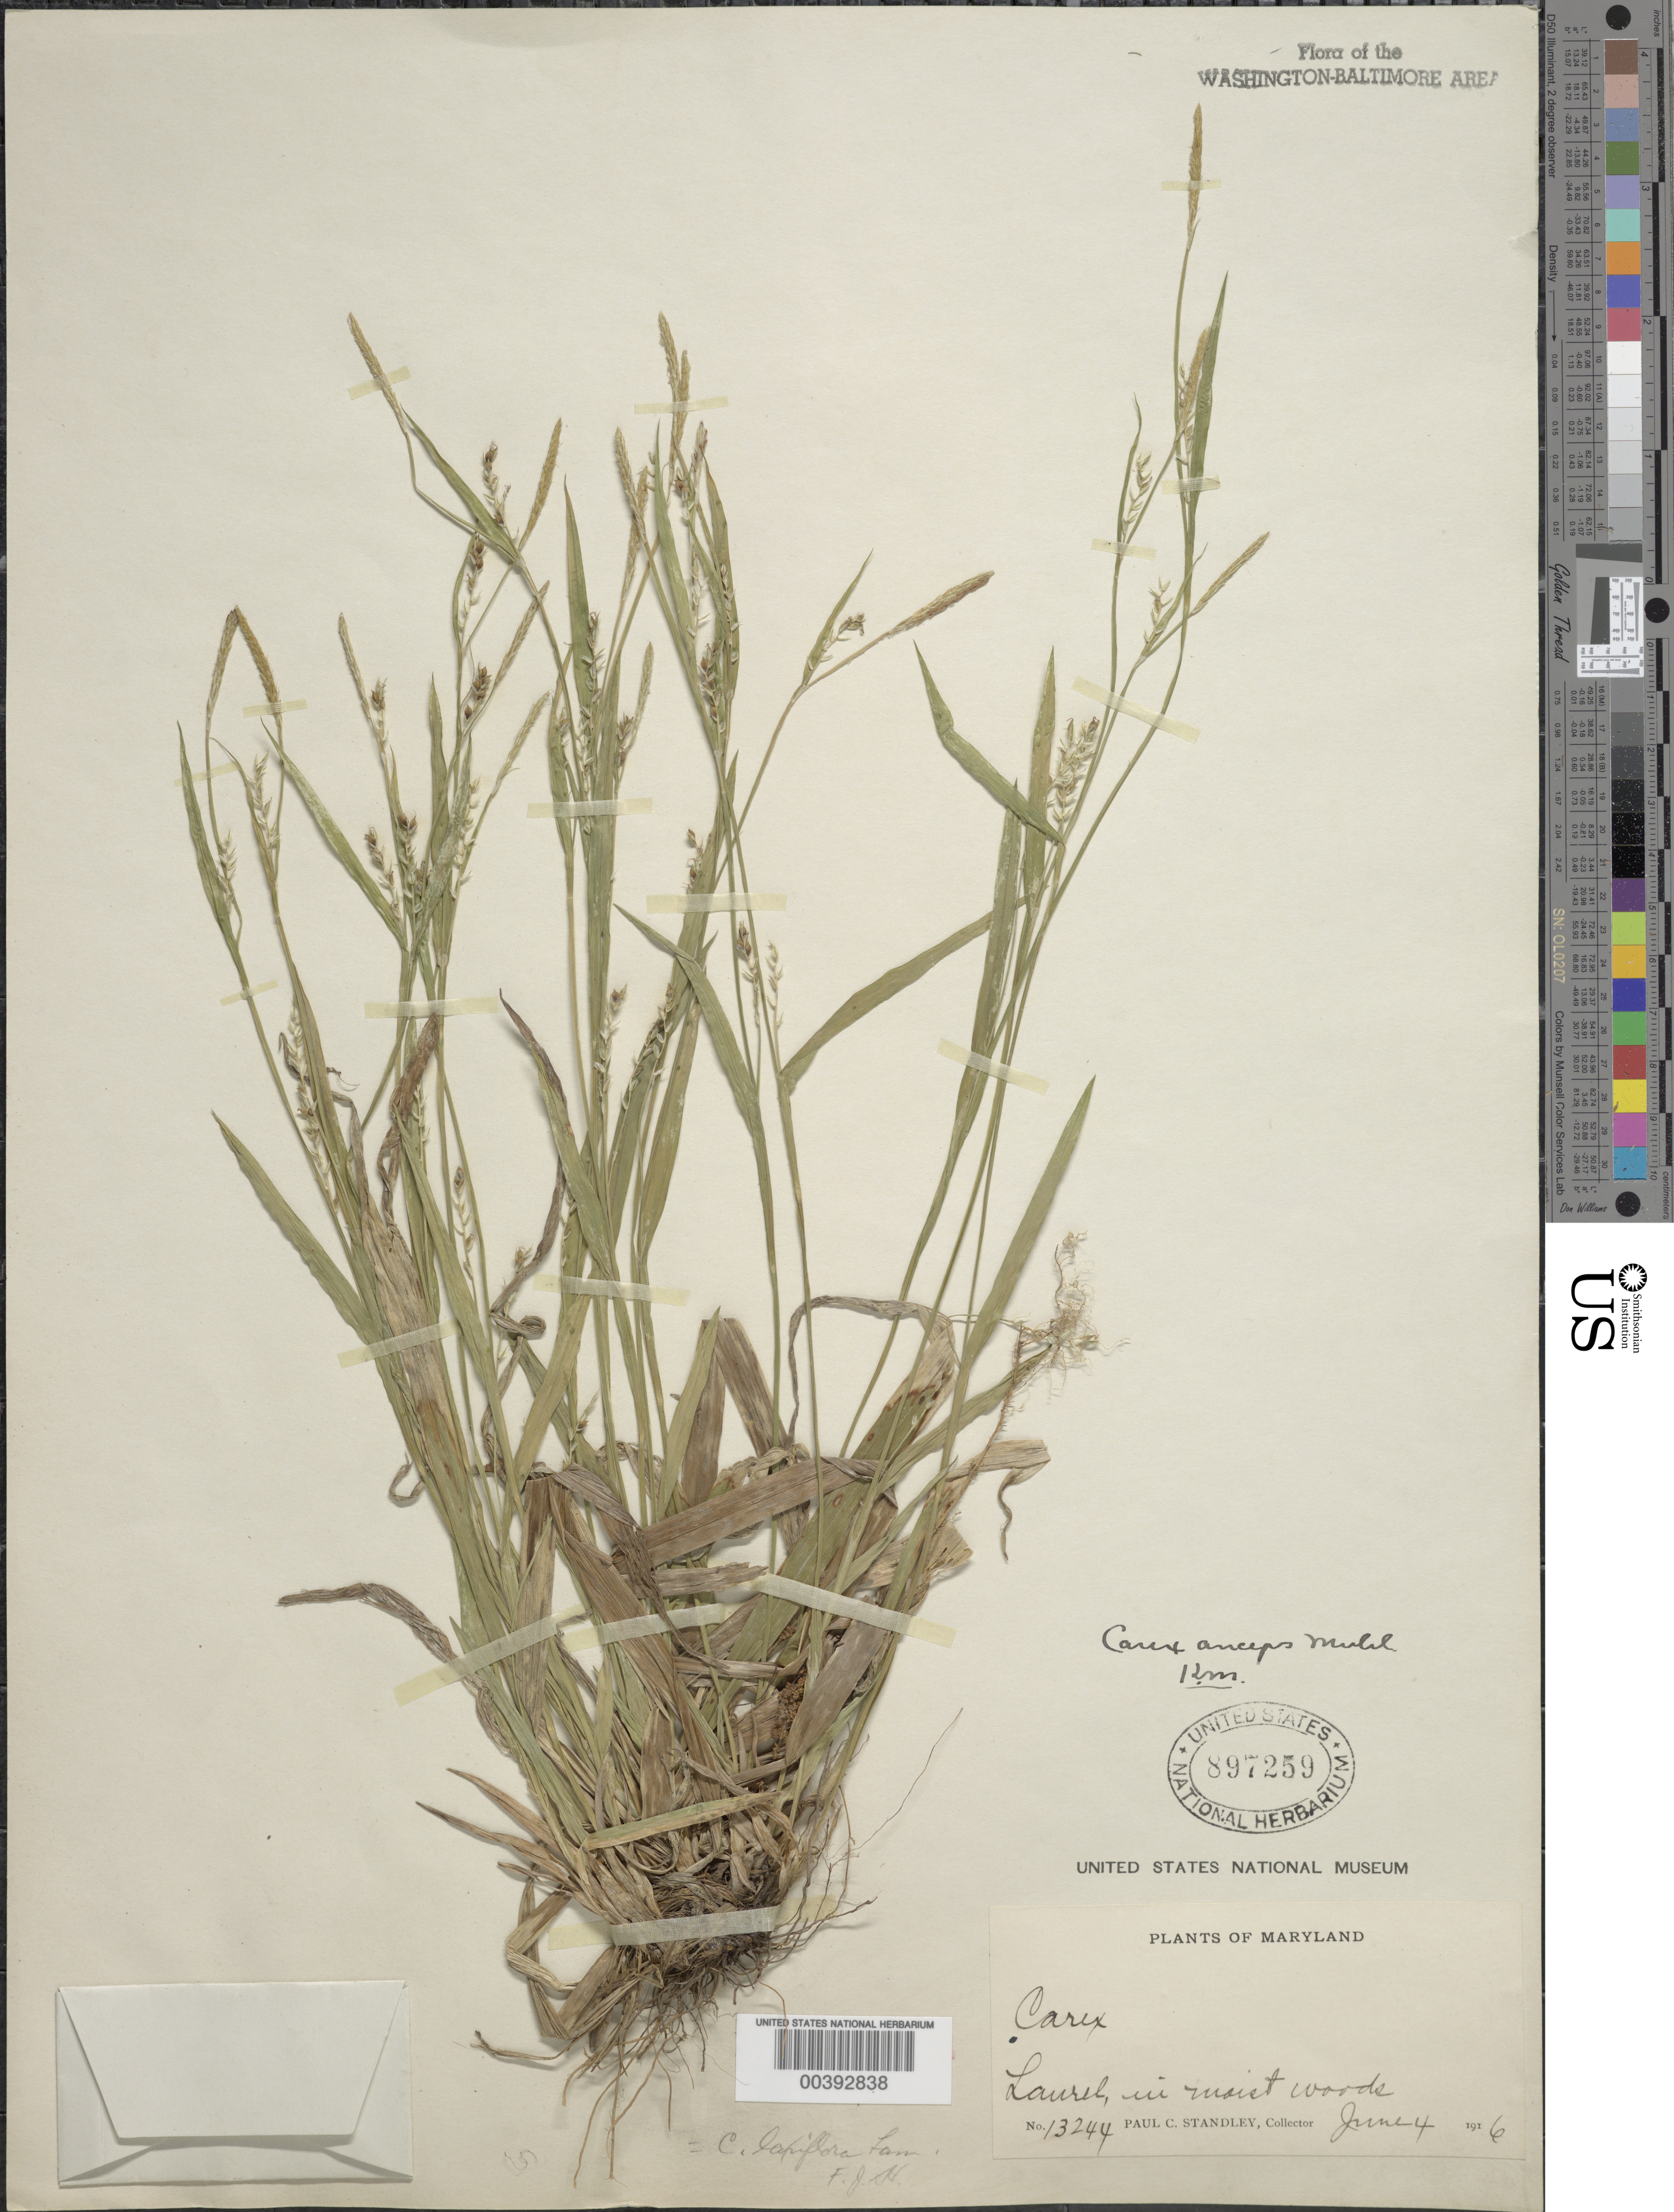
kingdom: Plantae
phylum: Tracheophyta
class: Liliopsida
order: Poales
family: Cyperaceae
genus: Carex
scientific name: Carex laxiflora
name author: Lam.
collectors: P. C. Standley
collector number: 13244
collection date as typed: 04 Jun 1916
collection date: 1916-06-04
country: United States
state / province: Maryland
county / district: Prince George's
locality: Laurel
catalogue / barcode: US 897259